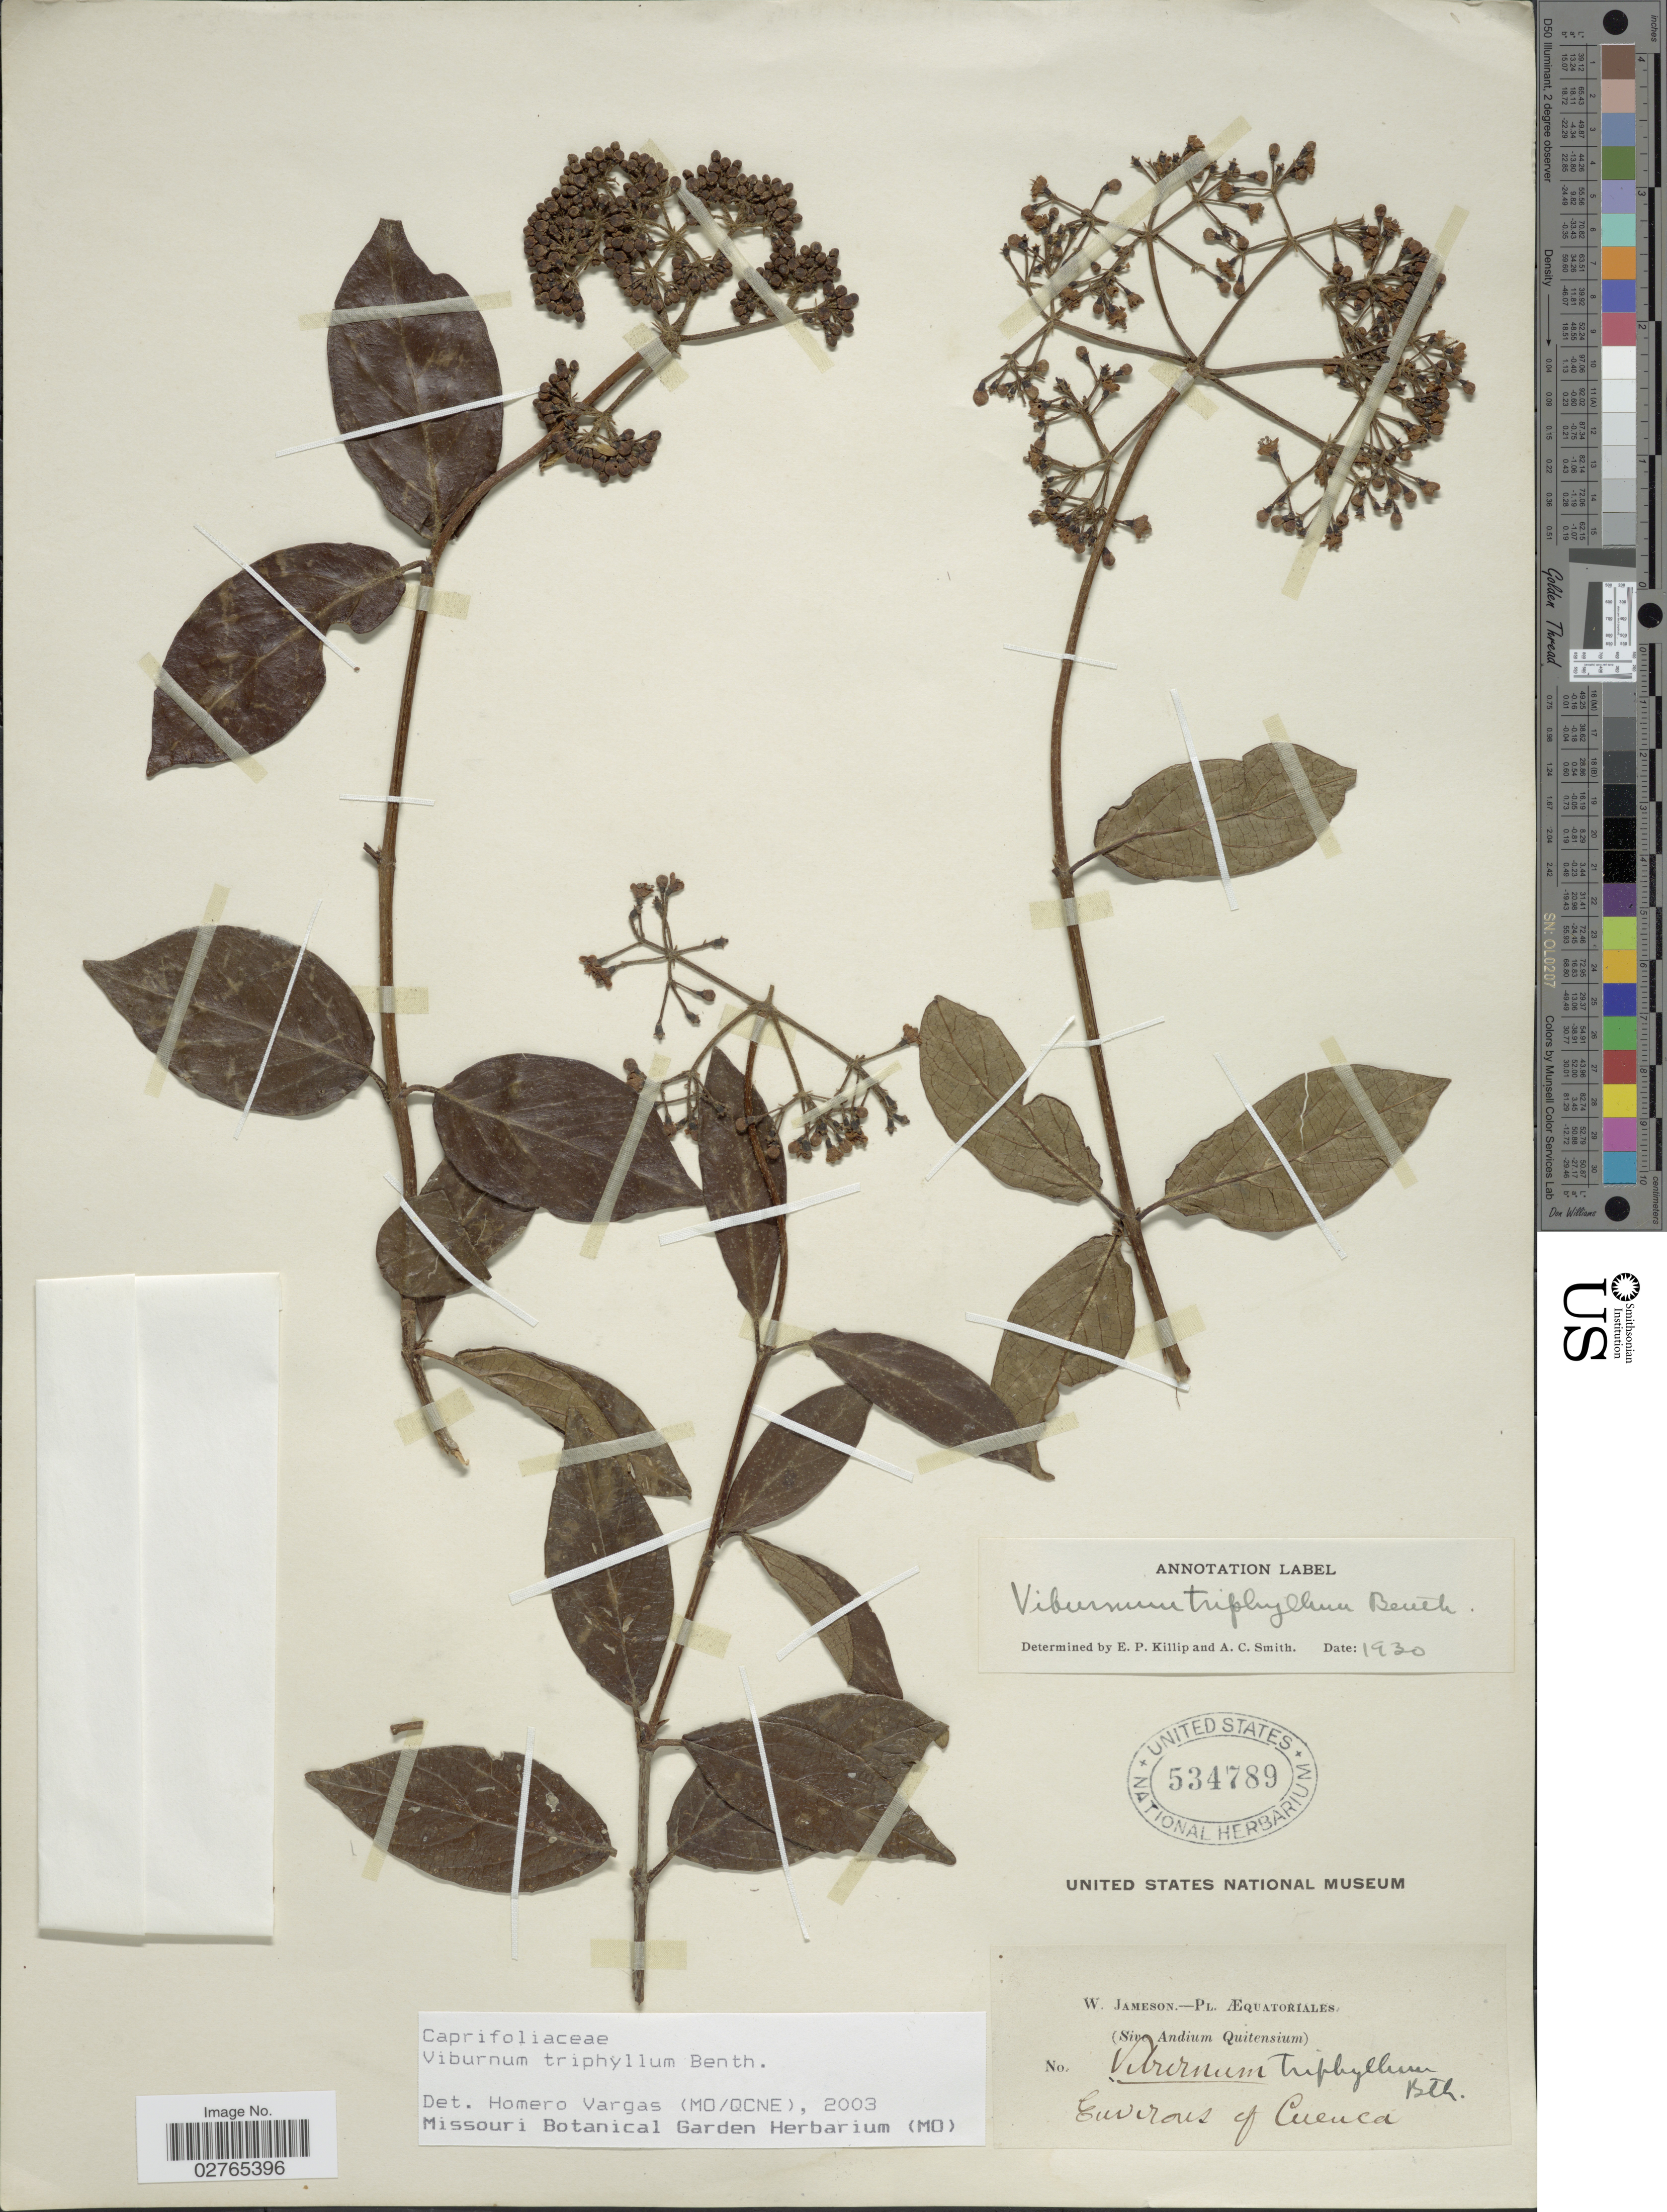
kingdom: Plantae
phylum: Tracheophyta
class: Magnoliopsida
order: Dipsacales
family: Viburnaceae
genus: Viburnum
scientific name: Viburnum triphyllum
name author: Benth.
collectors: W. Jameson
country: Ecuador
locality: Æquatoriales (Sive Andium Quitensium). Environs of Cuenca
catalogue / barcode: US 534789